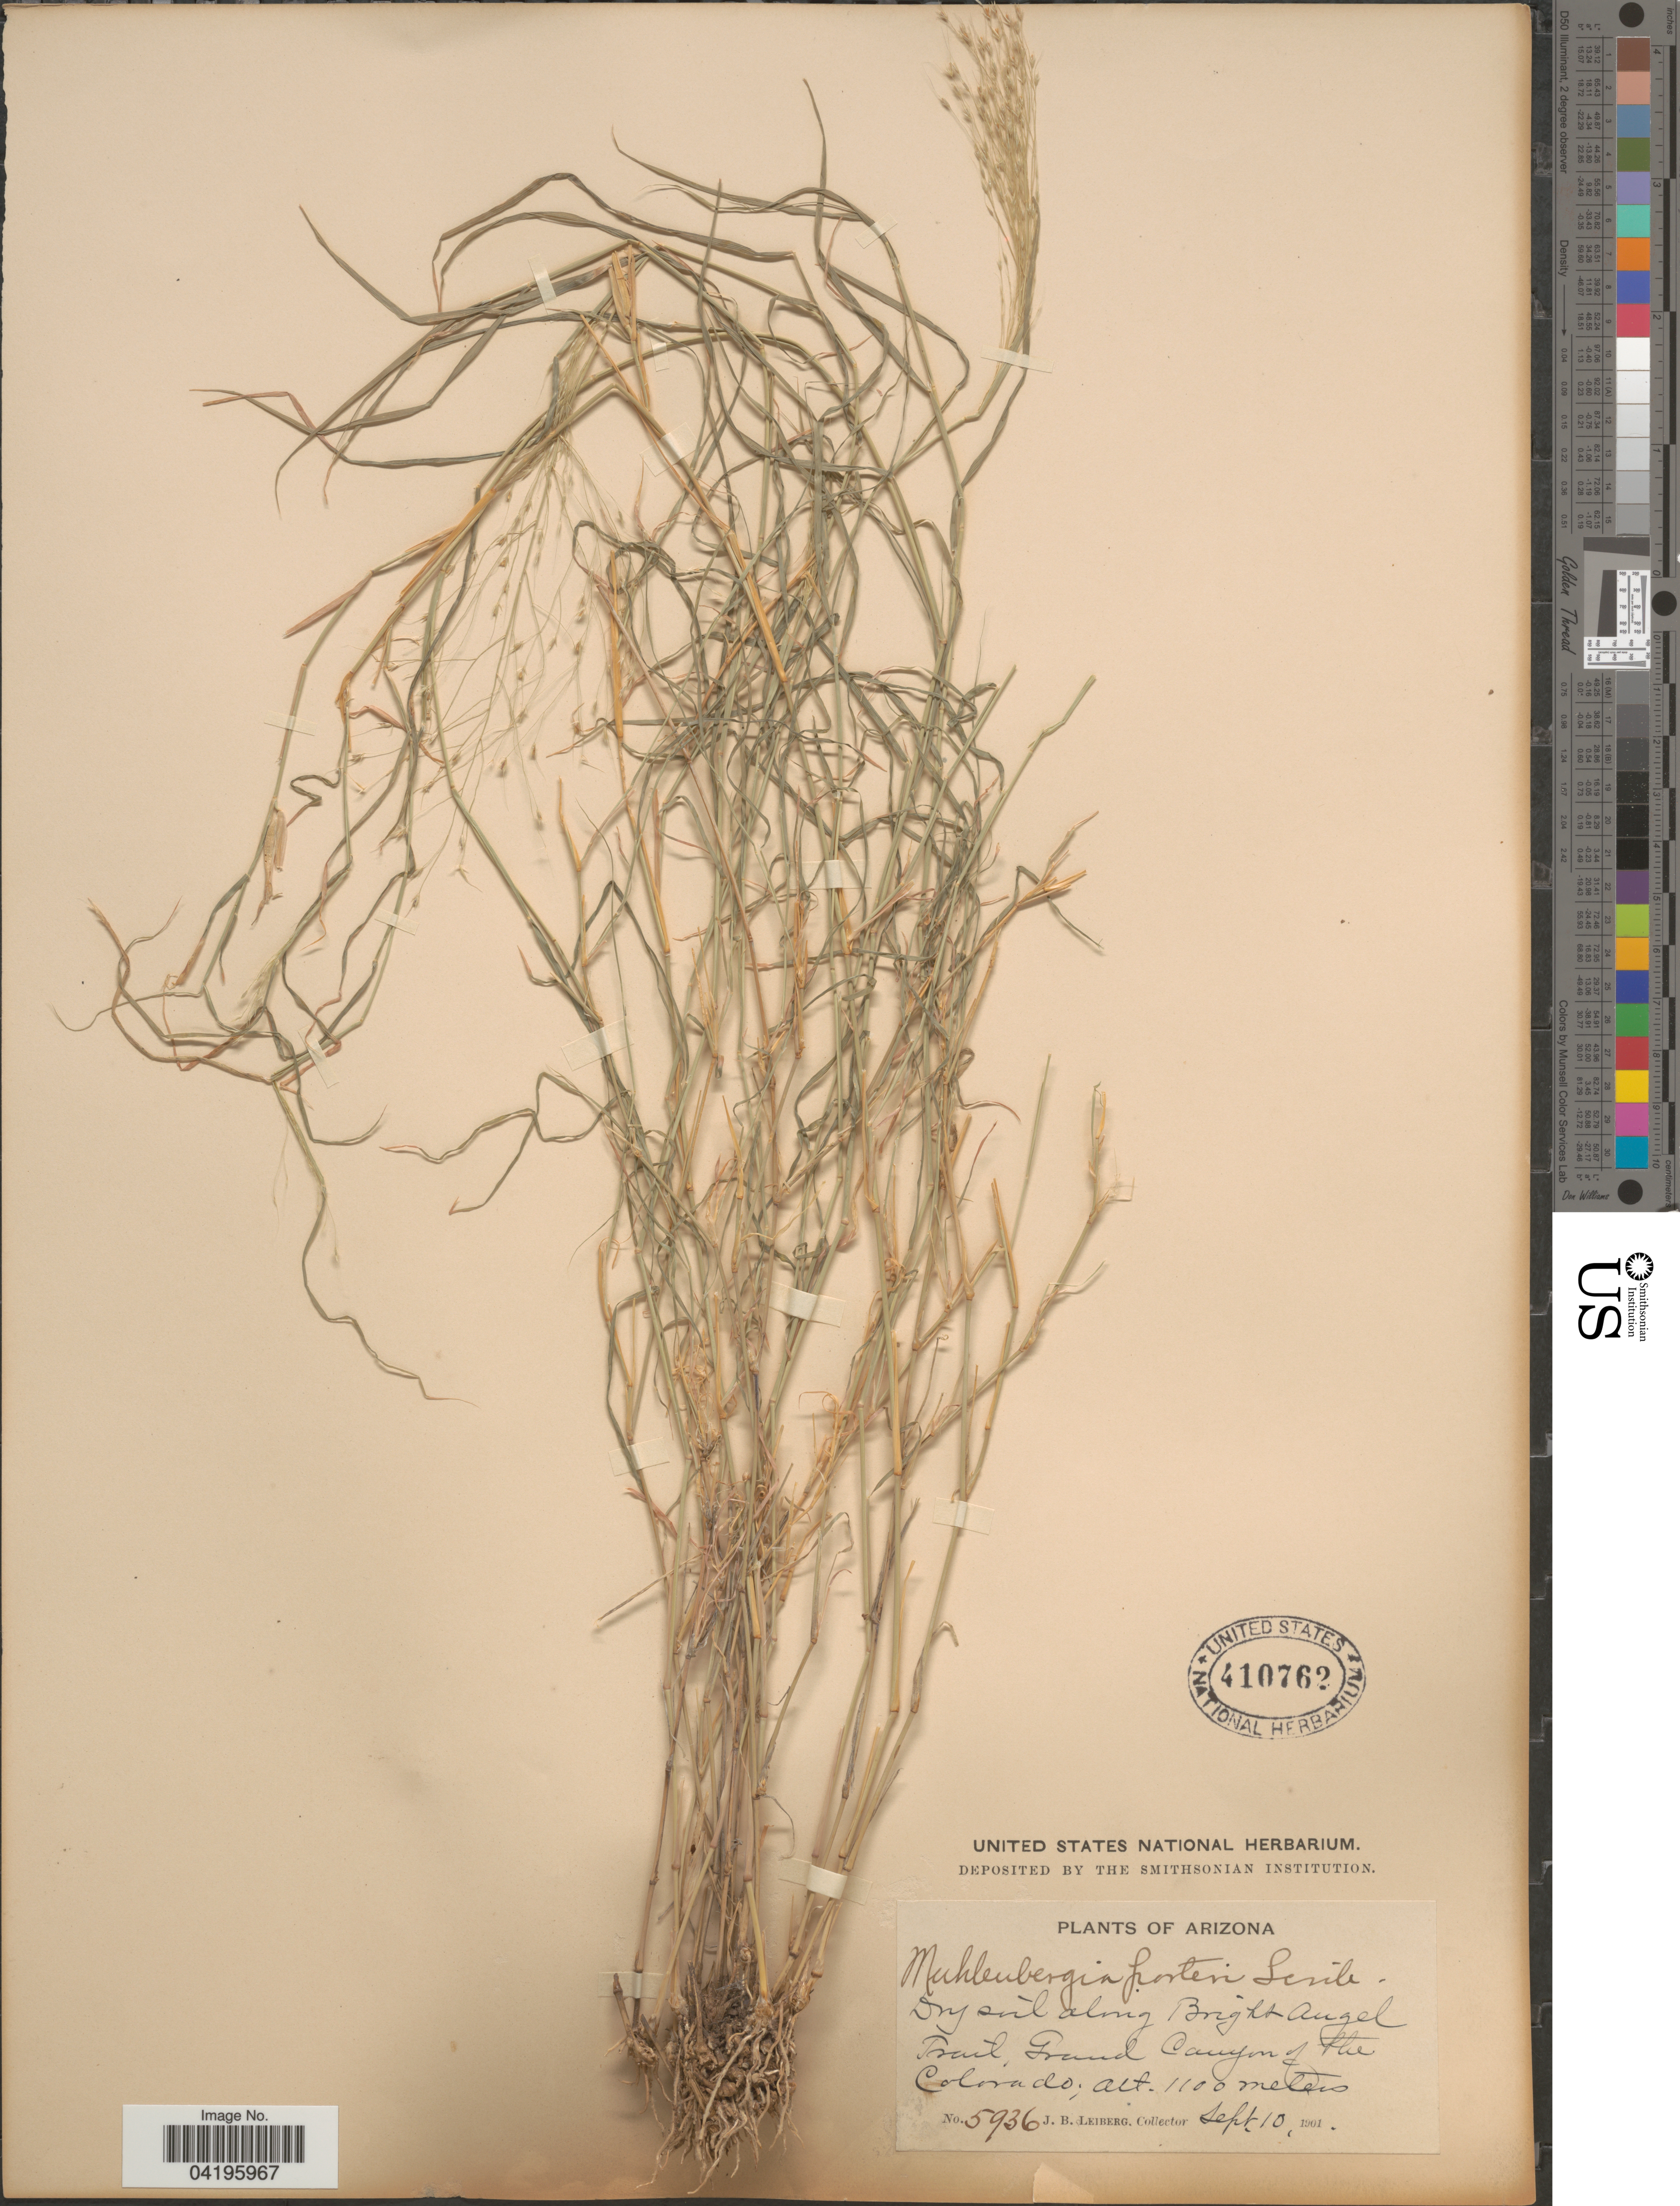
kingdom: Plantae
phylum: Tracheophyta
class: Liliopsida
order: Poales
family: Poaceae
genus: Muhlenbergia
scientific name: Muhlenbergia porteri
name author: Scribn. in W.J. Beal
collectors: J. B. Leiberg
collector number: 5936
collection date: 1901-09-10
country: United States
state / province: Arizona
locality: Dry soil along Bright Angel Trail, Grand Canyon of the Colorado.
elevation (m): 1100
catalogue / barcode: US 410762